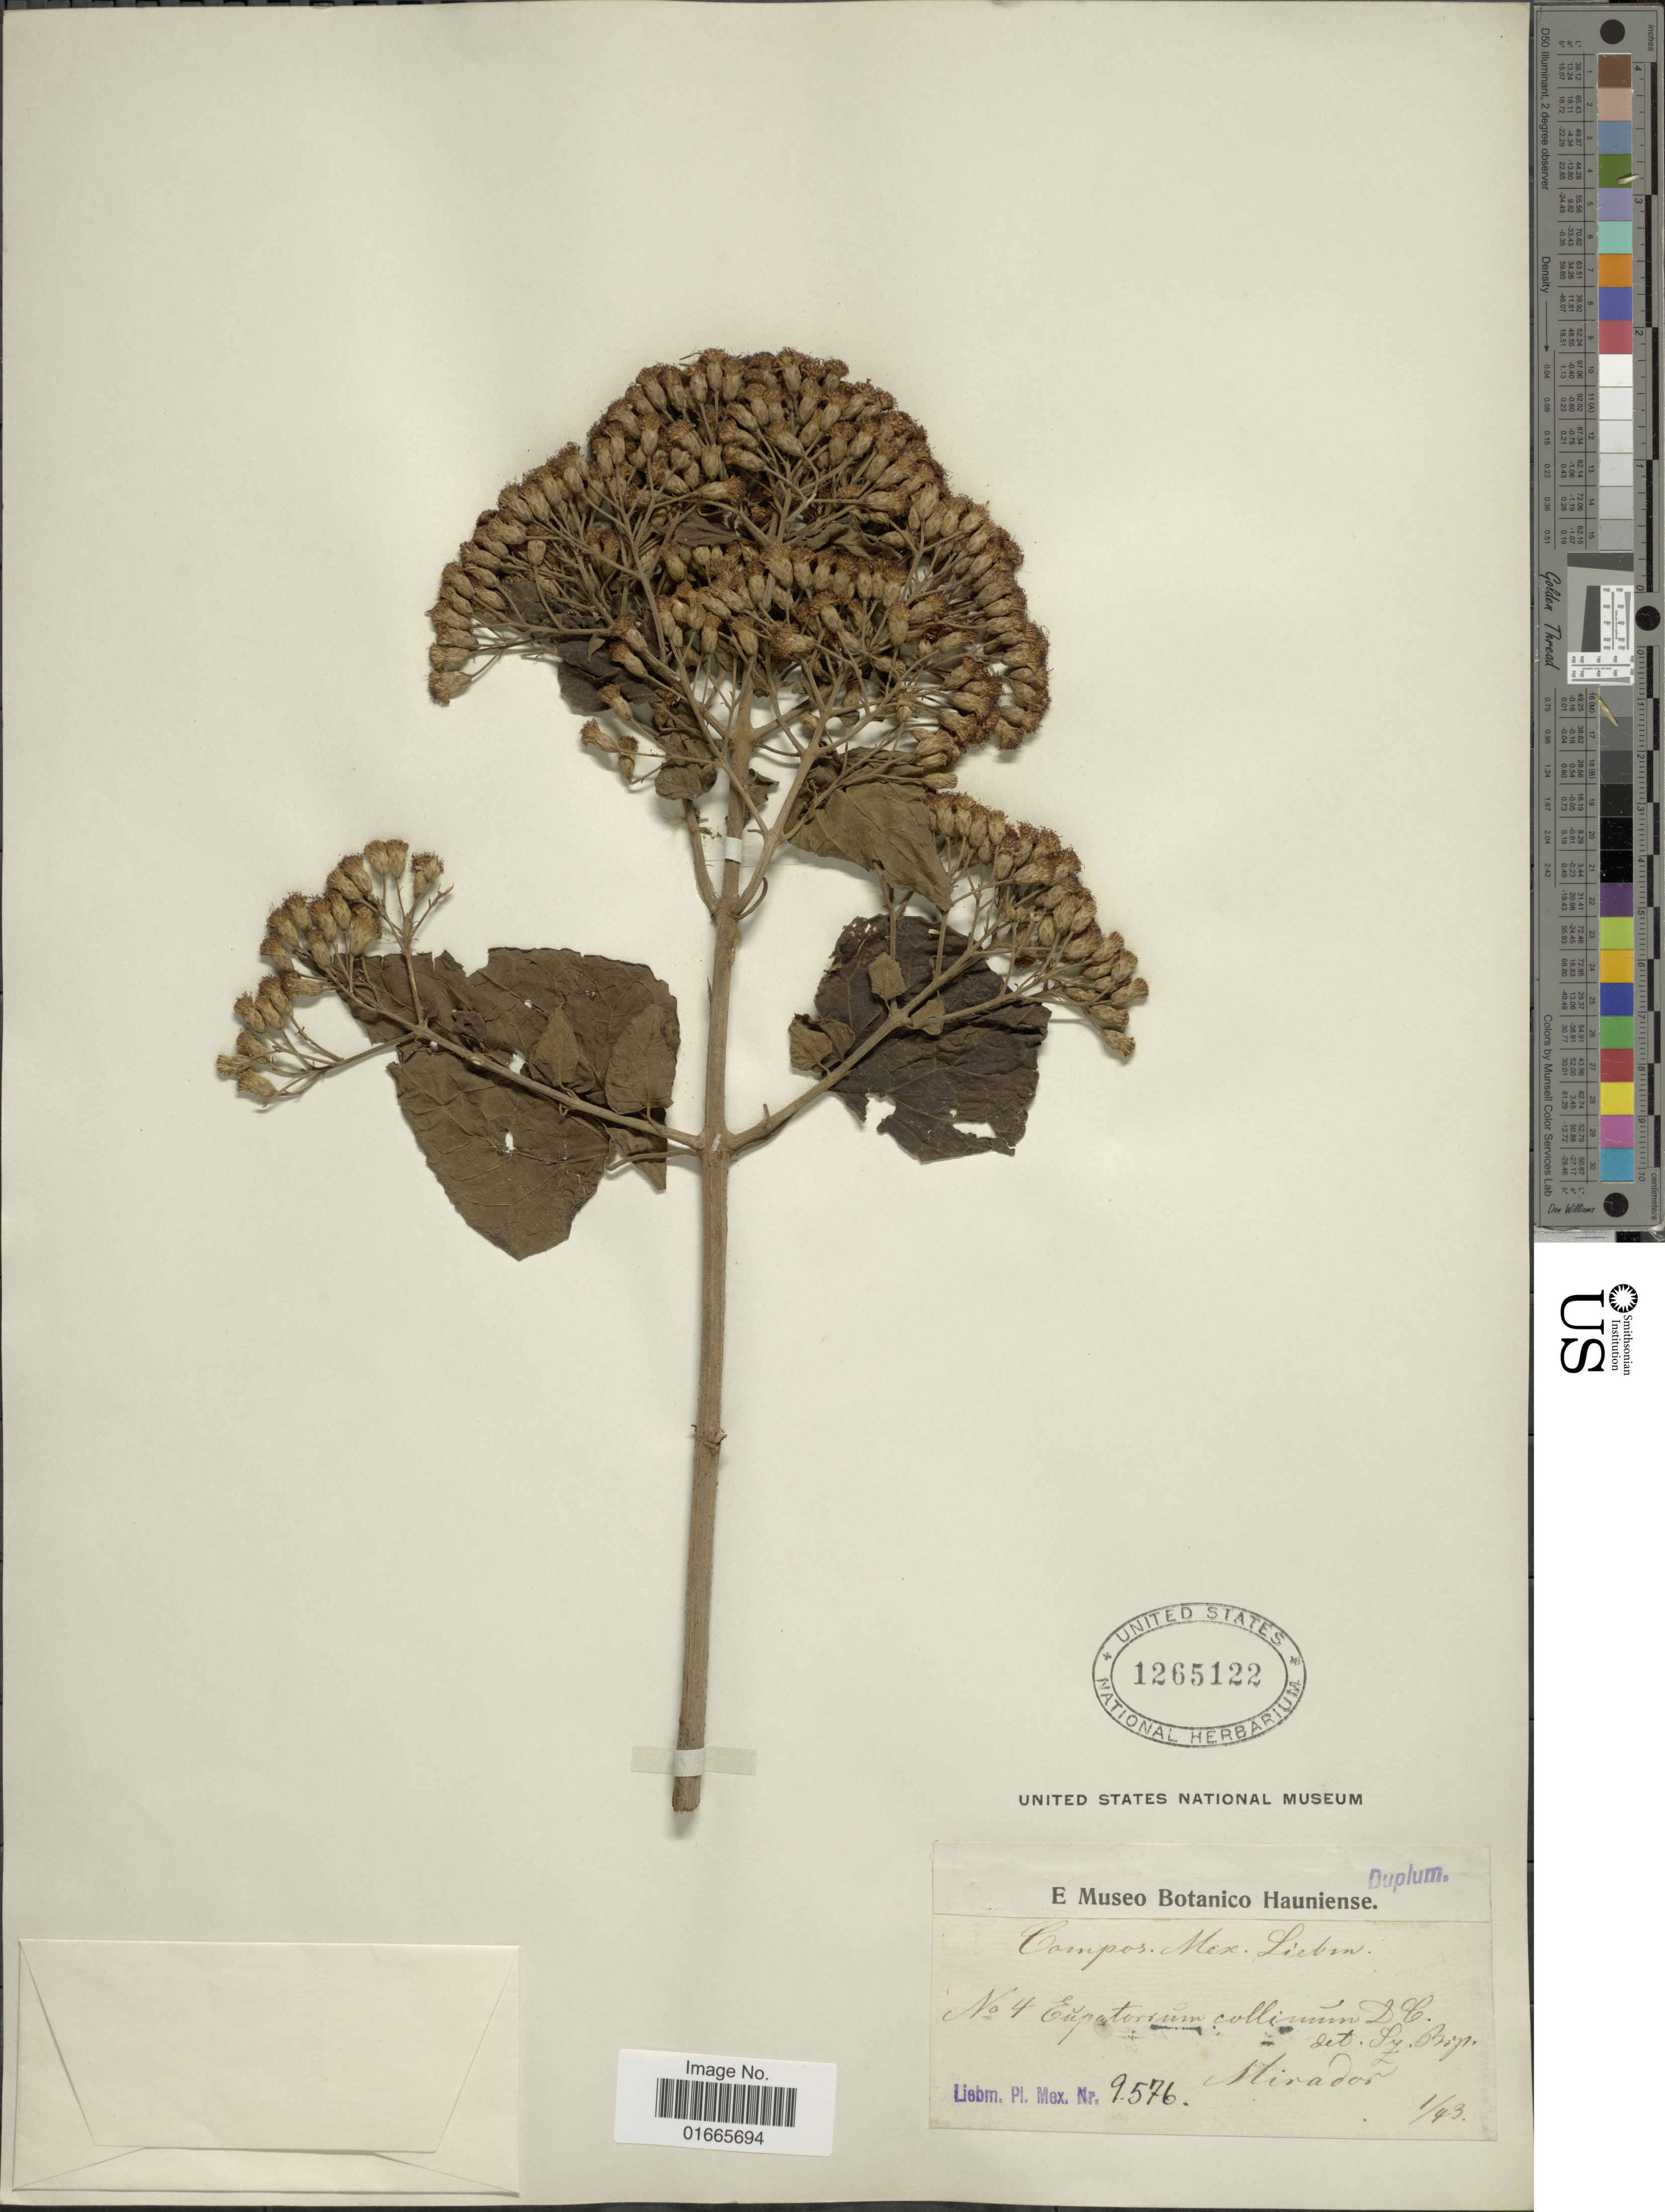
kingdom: Plantae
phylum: Tracheophyta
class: Magnoliopsida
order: Asterales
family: Asteraceae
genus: Chromolaena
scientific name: Chromolaena collina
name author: (DC.) R.M. King & H. Rob.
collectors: Liebmann, --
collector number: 9576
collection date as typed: Transcribed d/m/y: /1/43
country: Mexico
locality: Mirador.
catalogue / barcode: US 1265122